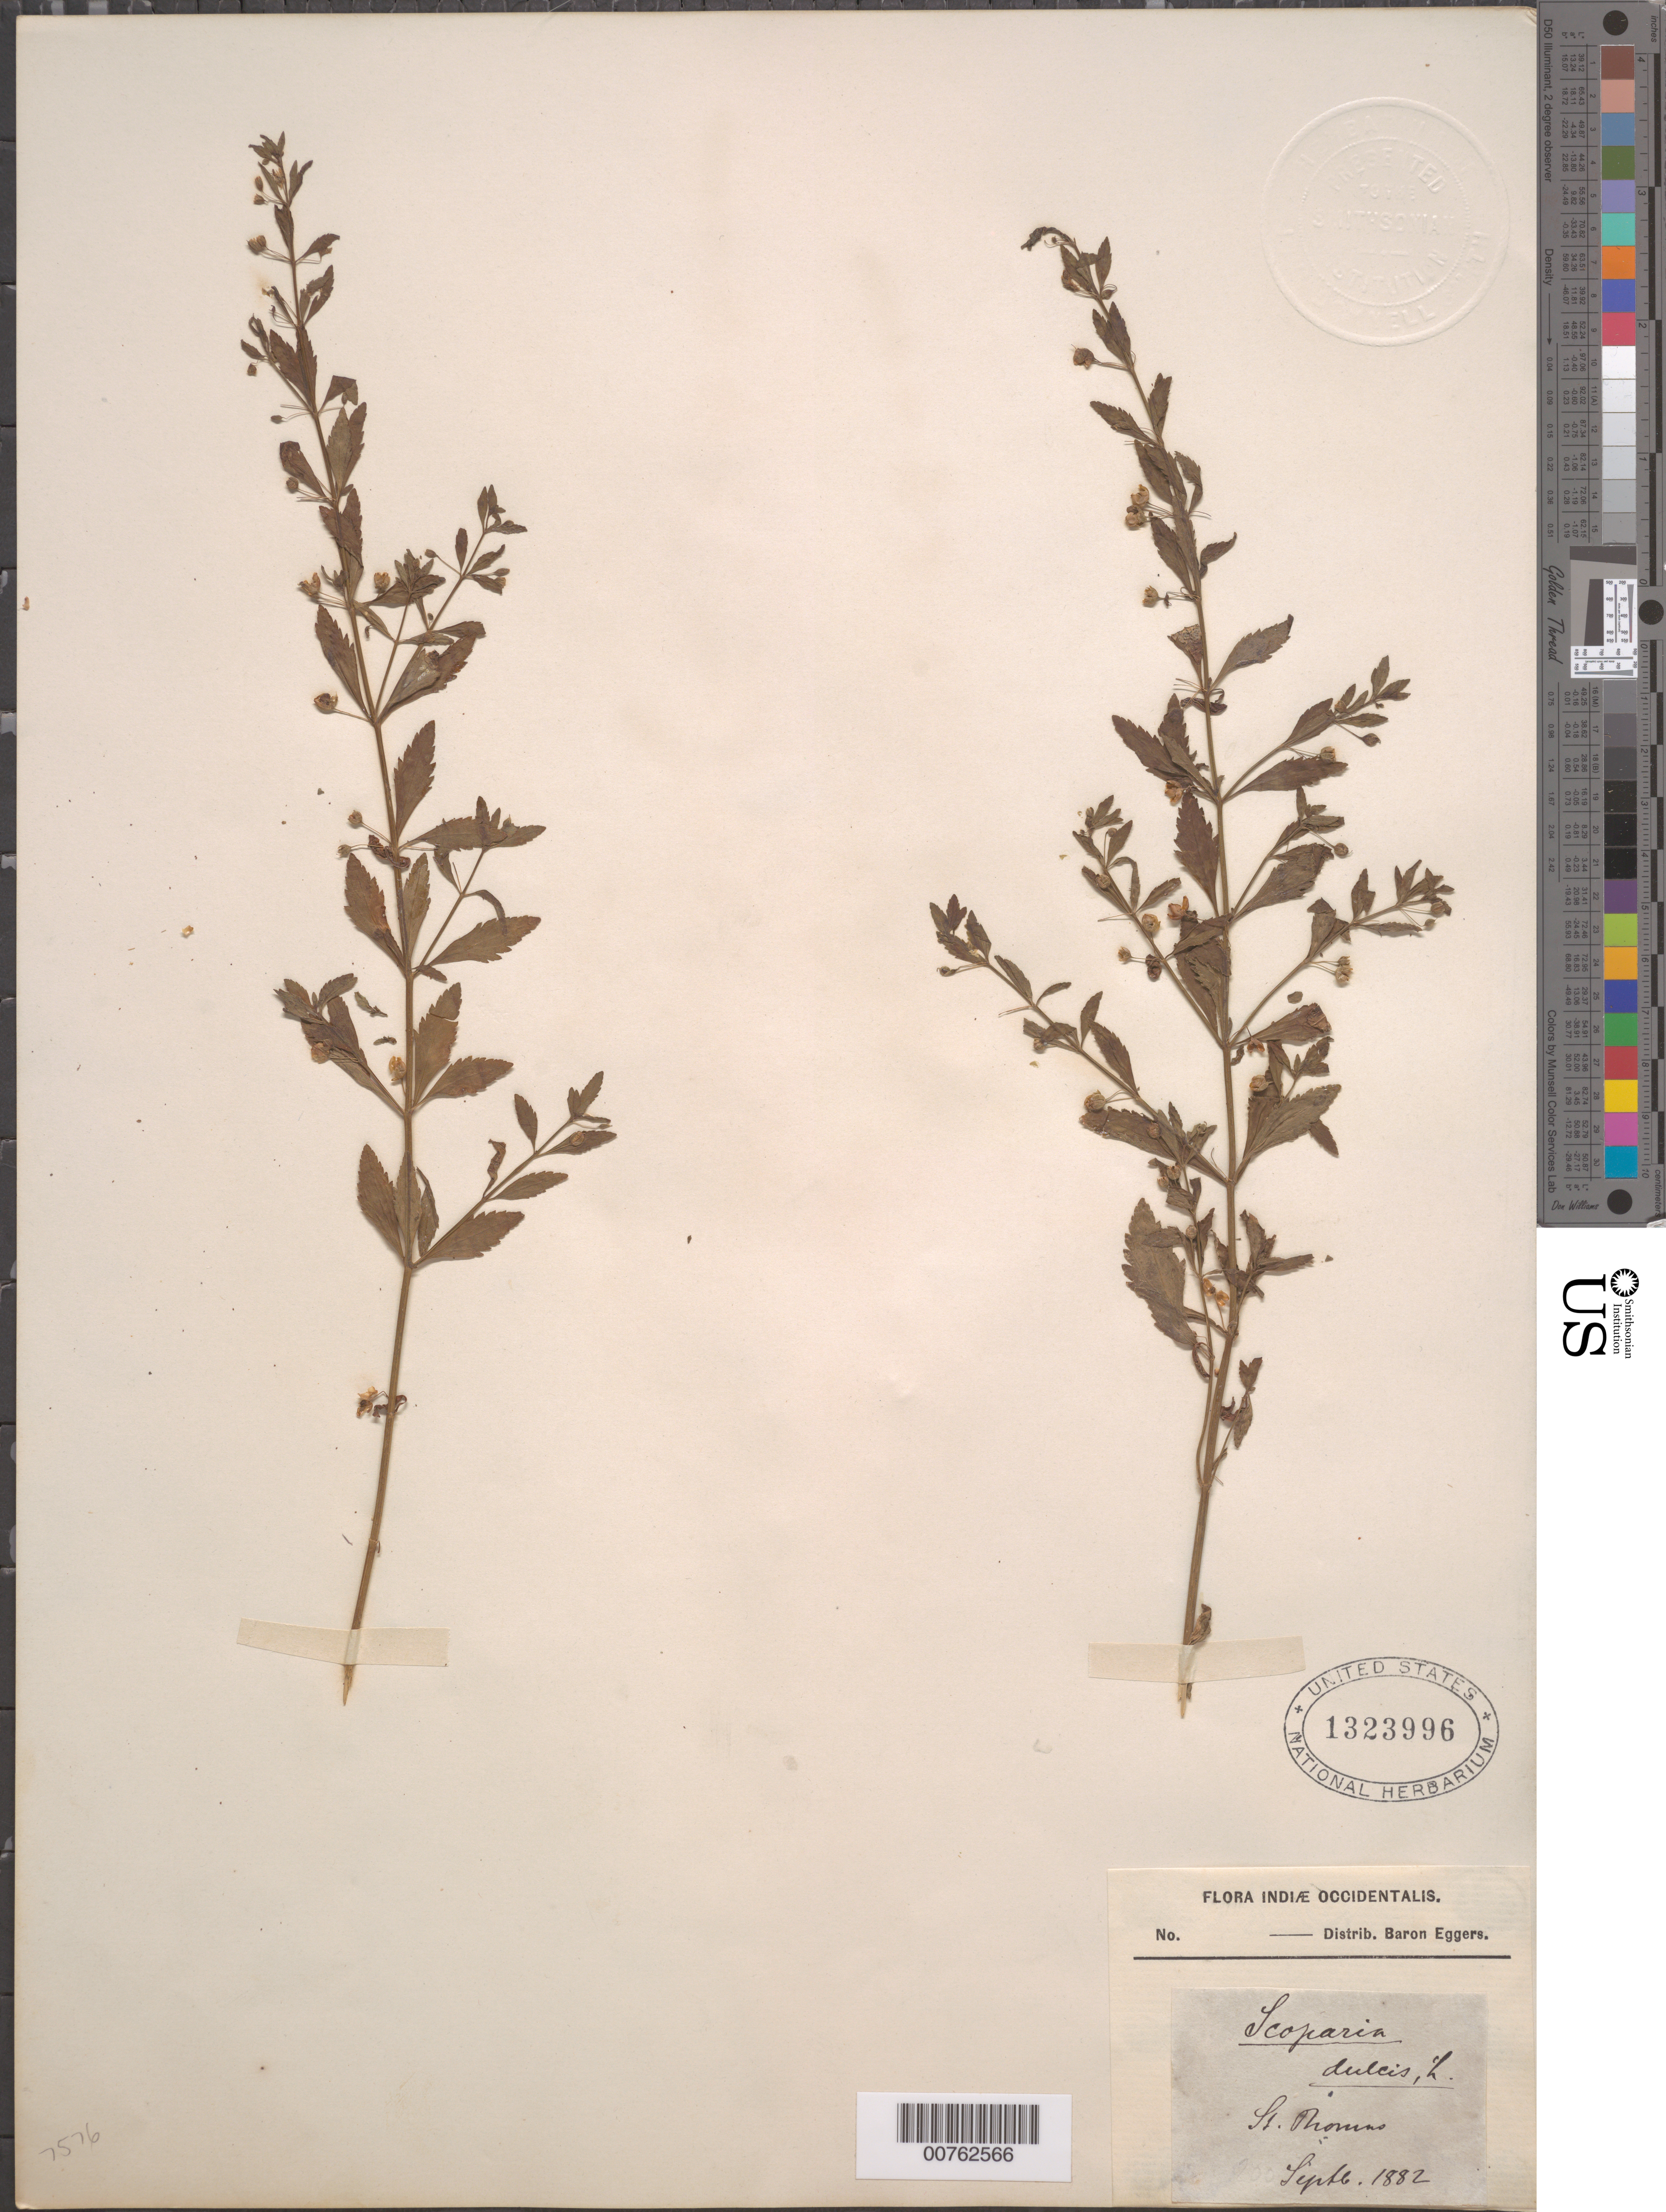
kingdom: Plantae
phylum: Tracheophyta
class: Magnoliopsida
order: Lamiales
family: Plantaginaceae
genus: Scoparia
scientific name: Scoparia dulcis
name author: L.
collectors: H. F. A. von Eggers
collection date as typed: Sep 1882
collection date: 1882-09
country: U.S. Virgin Islands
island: St. Thomas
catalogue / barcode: US 1323996